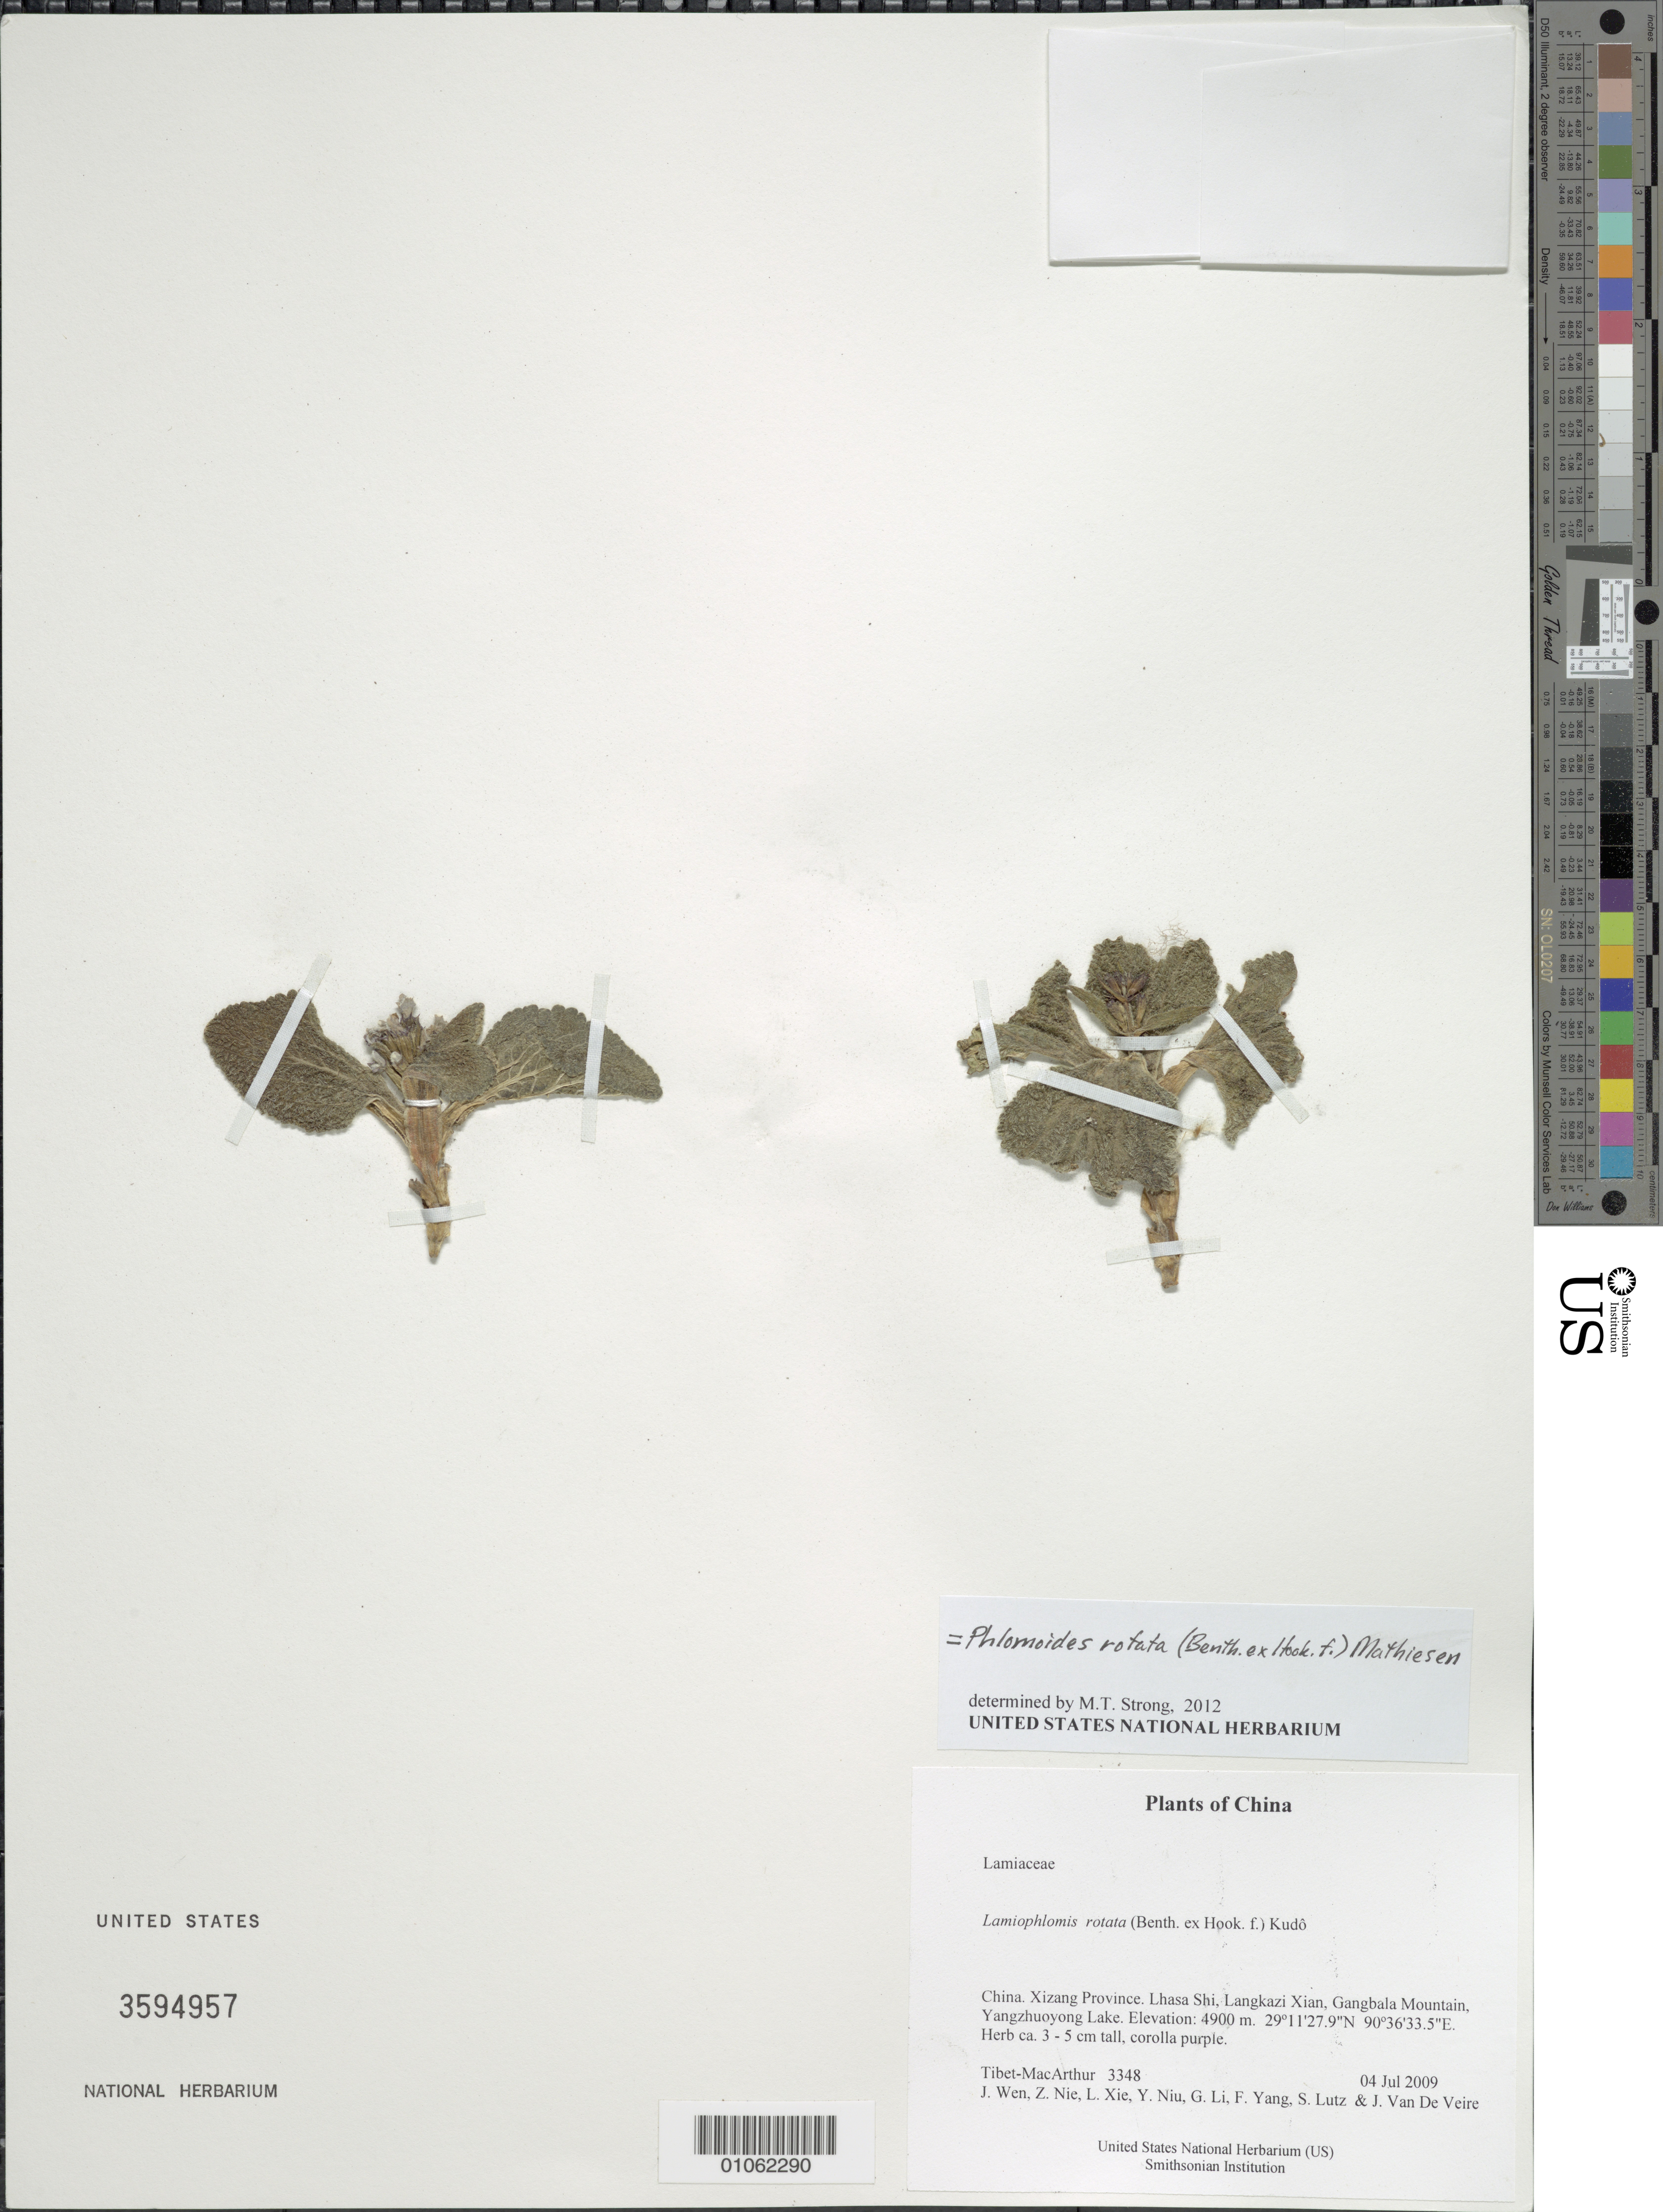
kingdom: Plantae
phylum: Tracheophyta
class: Magnoliopsida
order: Lamiales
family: Lamiaceae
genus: Lamiophlomis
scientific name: Lamiophlomis rotata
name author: (Benth. ex Hook. f.) Kudô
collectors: Tibet-MacArthur, J. Wen, Z. Nie, L. Xie, Y. Niu, G. Li, F. Yang, S. Lutz & J. Van De Veire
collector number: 3348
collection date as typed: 04 Jul 2009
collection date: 2009-07-04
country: China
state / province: Xizang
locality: Lhasa Shi, Langkazi Xian, Gangbala Mountain, Yangzhuoyong Lake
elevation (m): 4900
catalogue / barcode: US 3594957